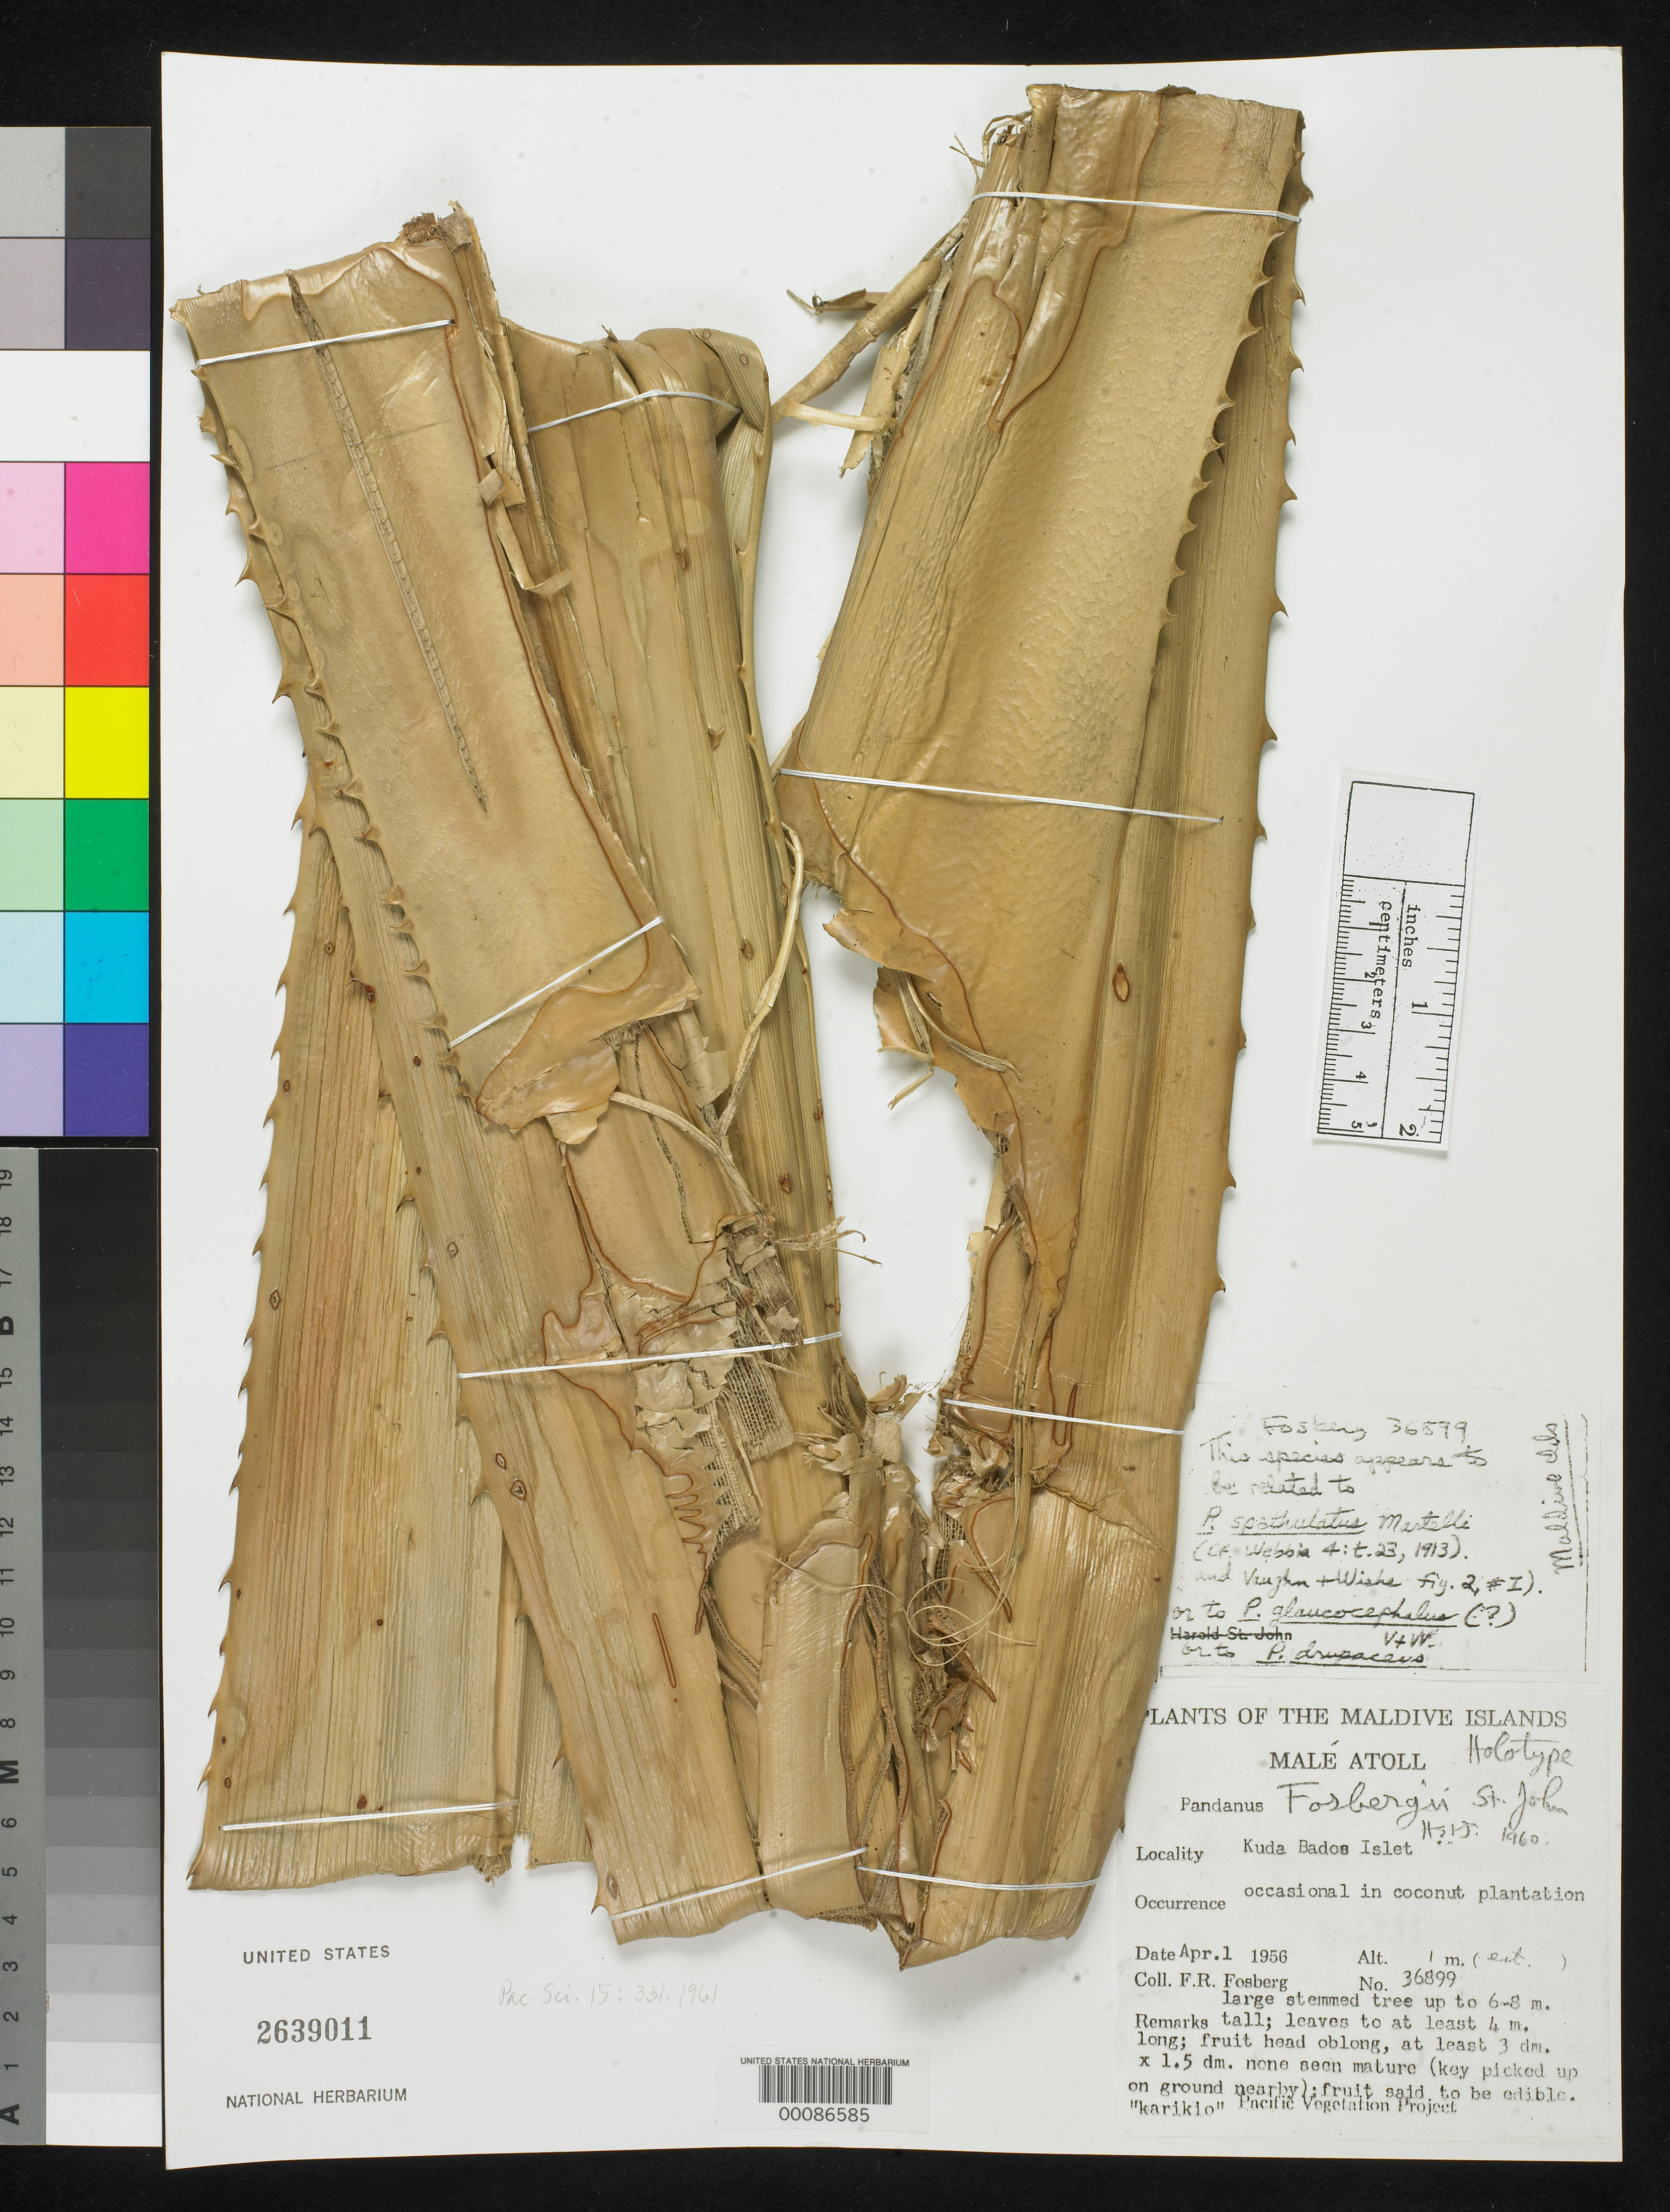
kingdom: Plantae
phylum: Tracheophyta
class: Liliopsida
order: Pandanales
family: Pandanaceae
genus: Pandanus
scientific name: Pandanus fosbergii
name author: H. St. John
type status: Isotype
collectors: F. R. Fosberg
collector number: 36899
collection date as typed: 01 Apr 1956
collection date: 1956-04-01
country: Maldive Islands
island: Kuda Bados Islet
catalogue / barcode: US 2639011